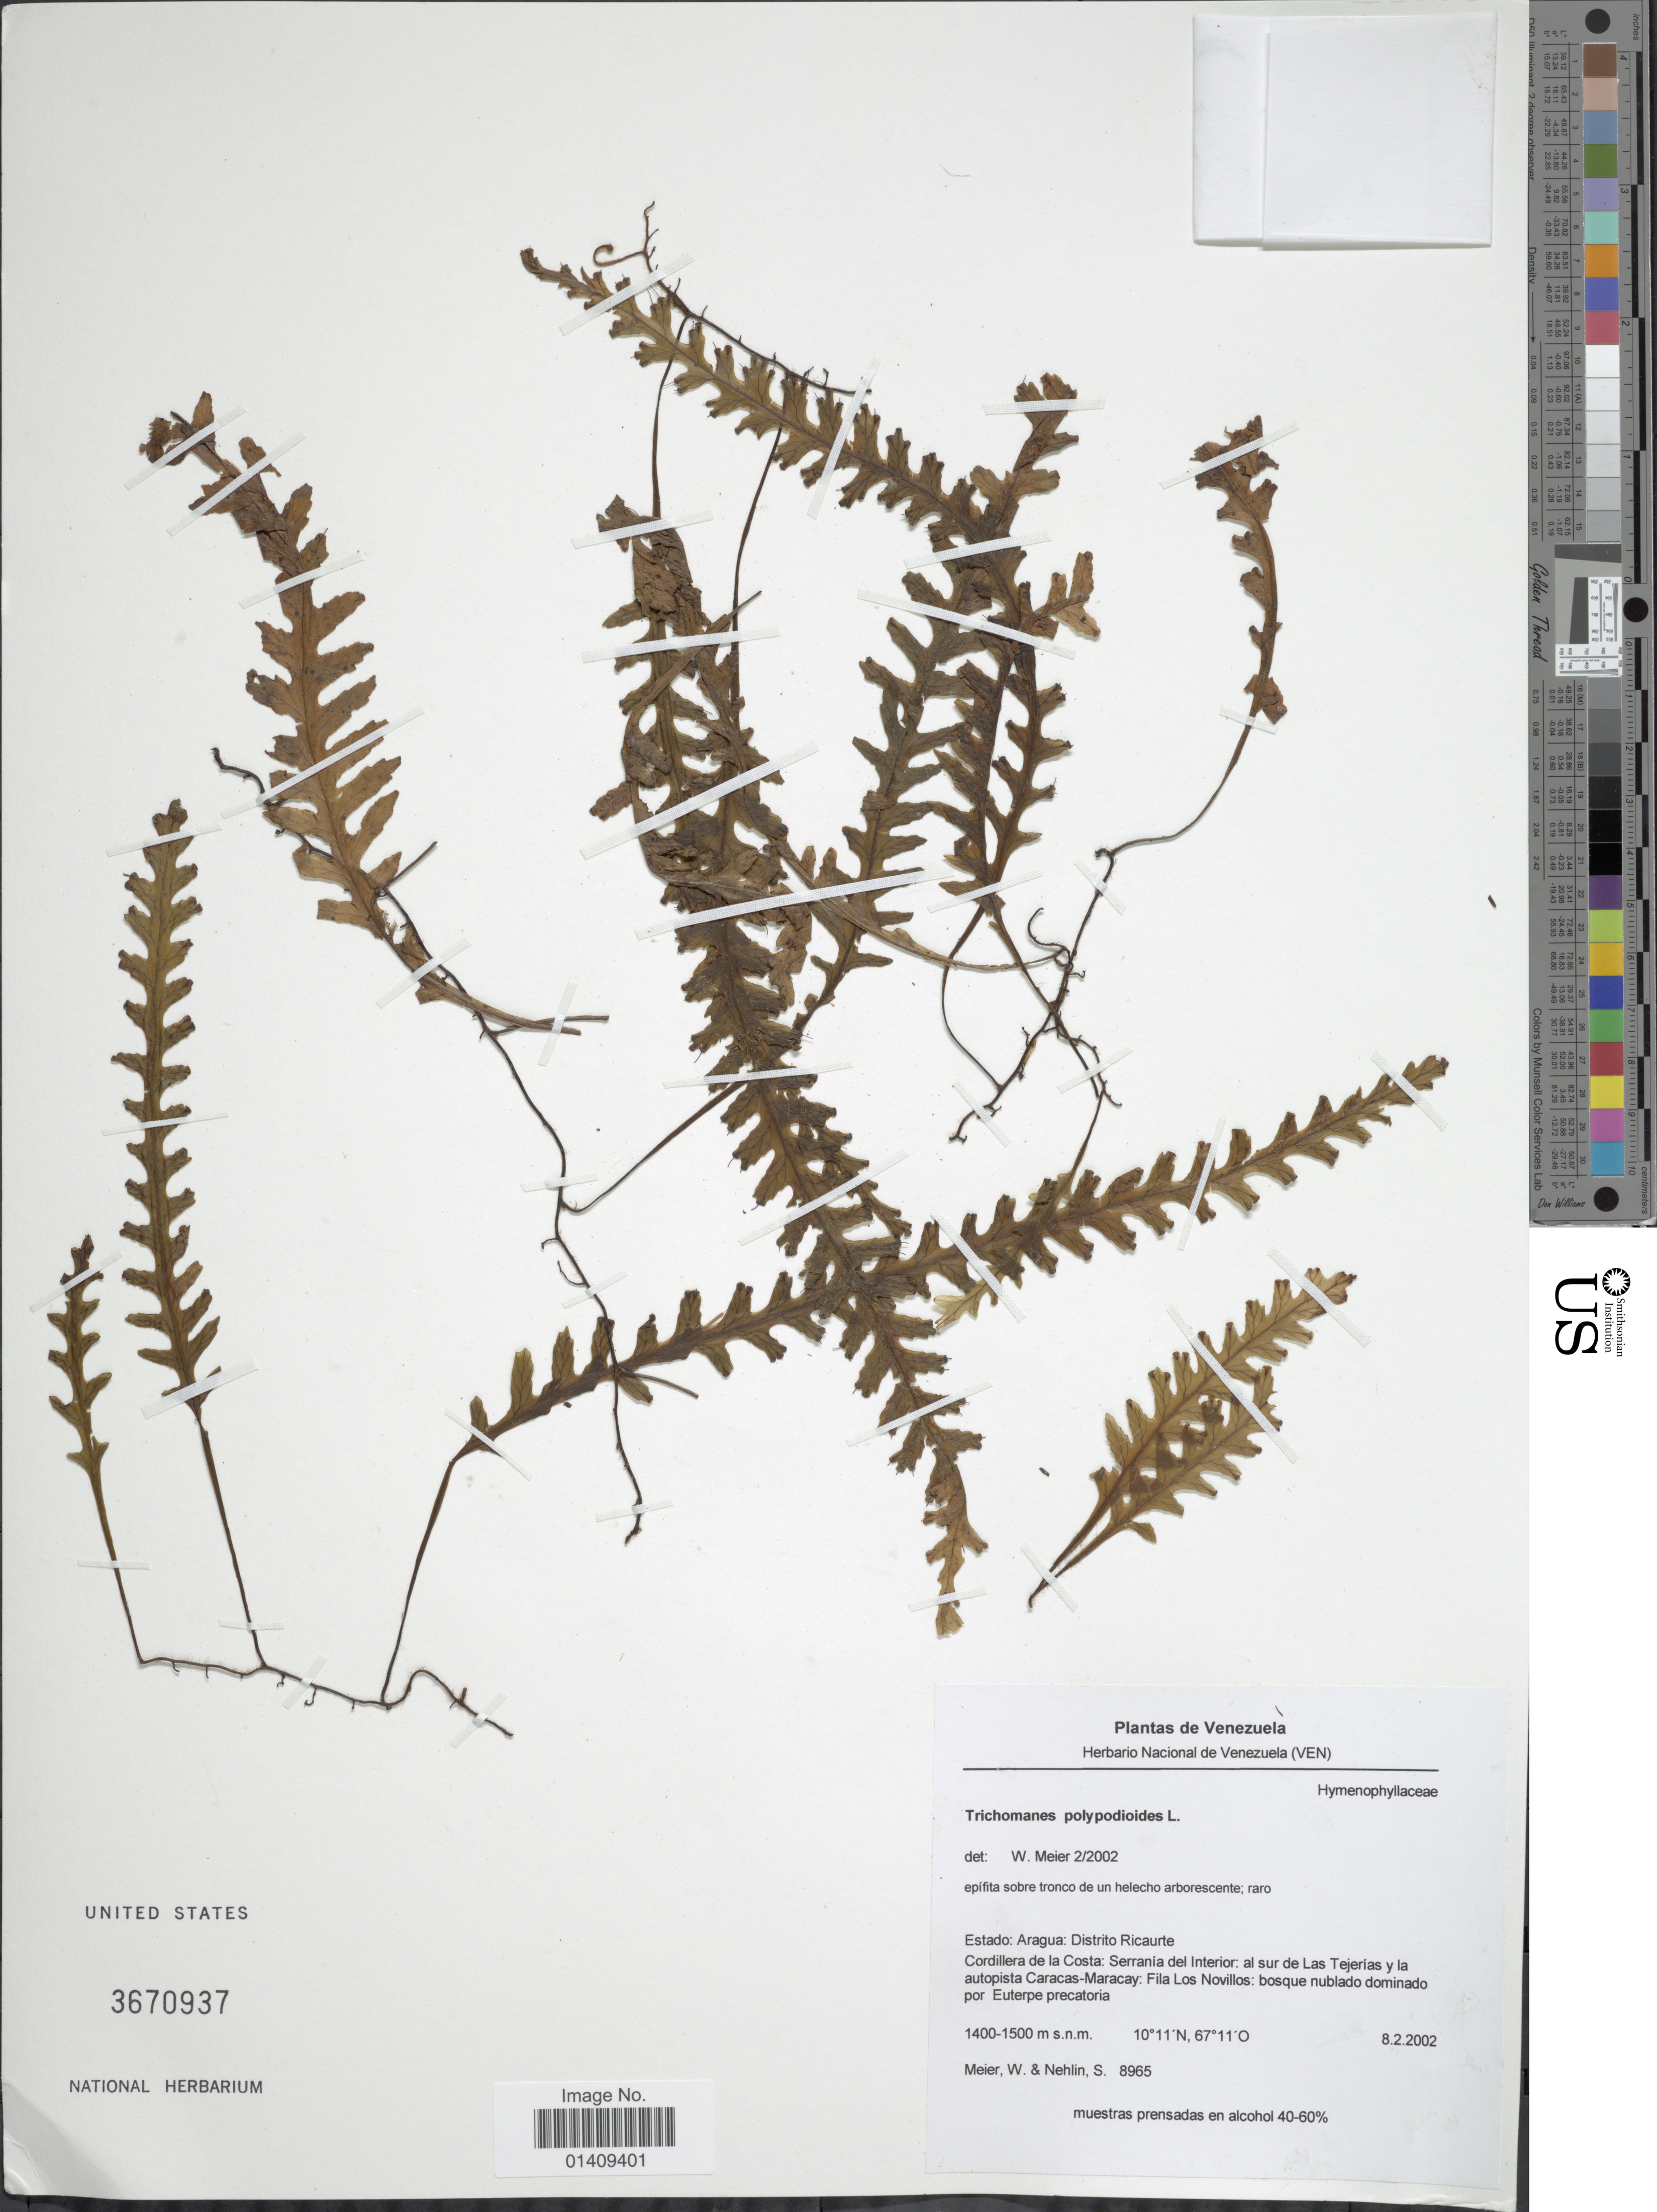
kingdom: Plantae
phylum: Tracheophyta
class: Polypodiopsida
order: Hymenophyllales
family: Hymenophyllaceae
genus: Trichomanes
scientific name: Trichomanes polypodioides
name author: L.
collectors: W. Meier & S. Nehlin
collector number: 8965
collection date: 2002-02-08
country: Venezuela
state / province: Aragua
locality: Estado: Aragua: Distrito Ricaurte. Cordillera de la Costa: Serrania del Interior: al sur de las Tejerias y la autopista Caracas Maracay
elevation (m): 1400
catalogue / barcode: US 3670937